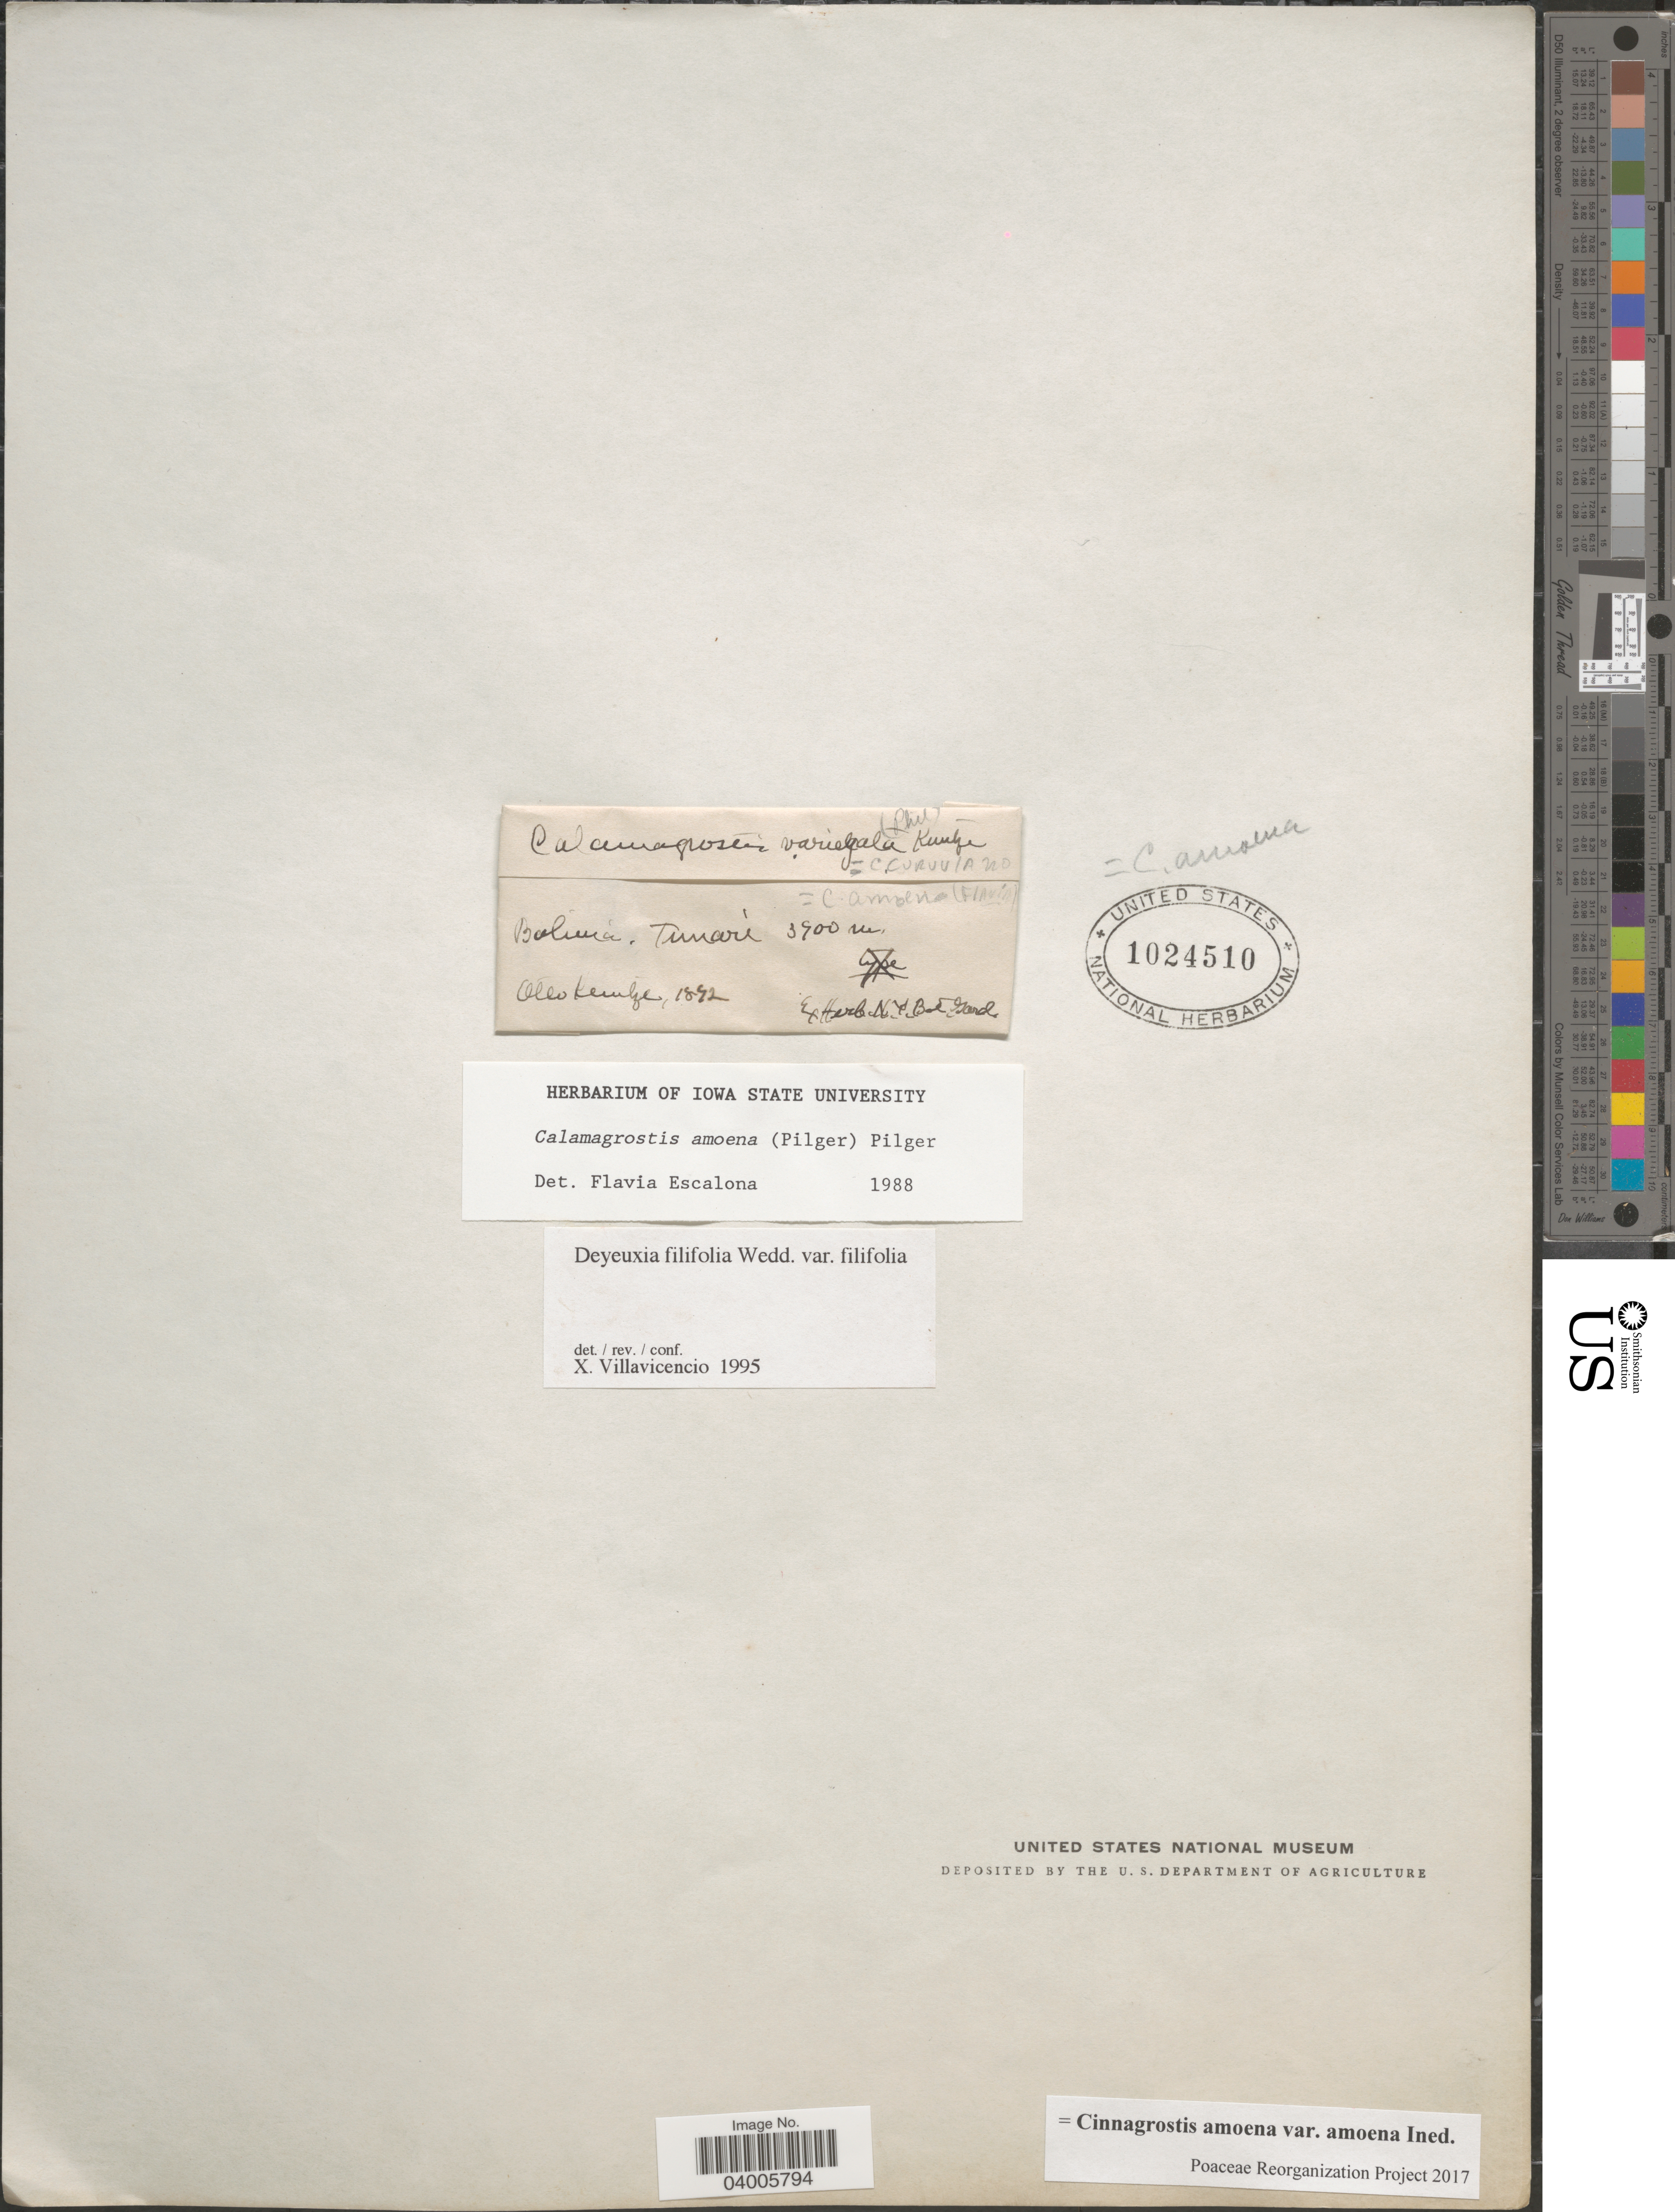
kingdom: Plantae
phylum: Tracheophyta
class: Liliopsida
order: Poales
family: Poaceae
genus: Cinnagrostis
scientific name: Cinnagrostis filifolia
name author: (Wedd.) P.M. Peterson et al.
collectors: C.E.O. Kuntze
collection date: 1892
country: Bolivia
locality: Tunarí.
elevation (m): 3900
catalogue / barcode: US 1024510